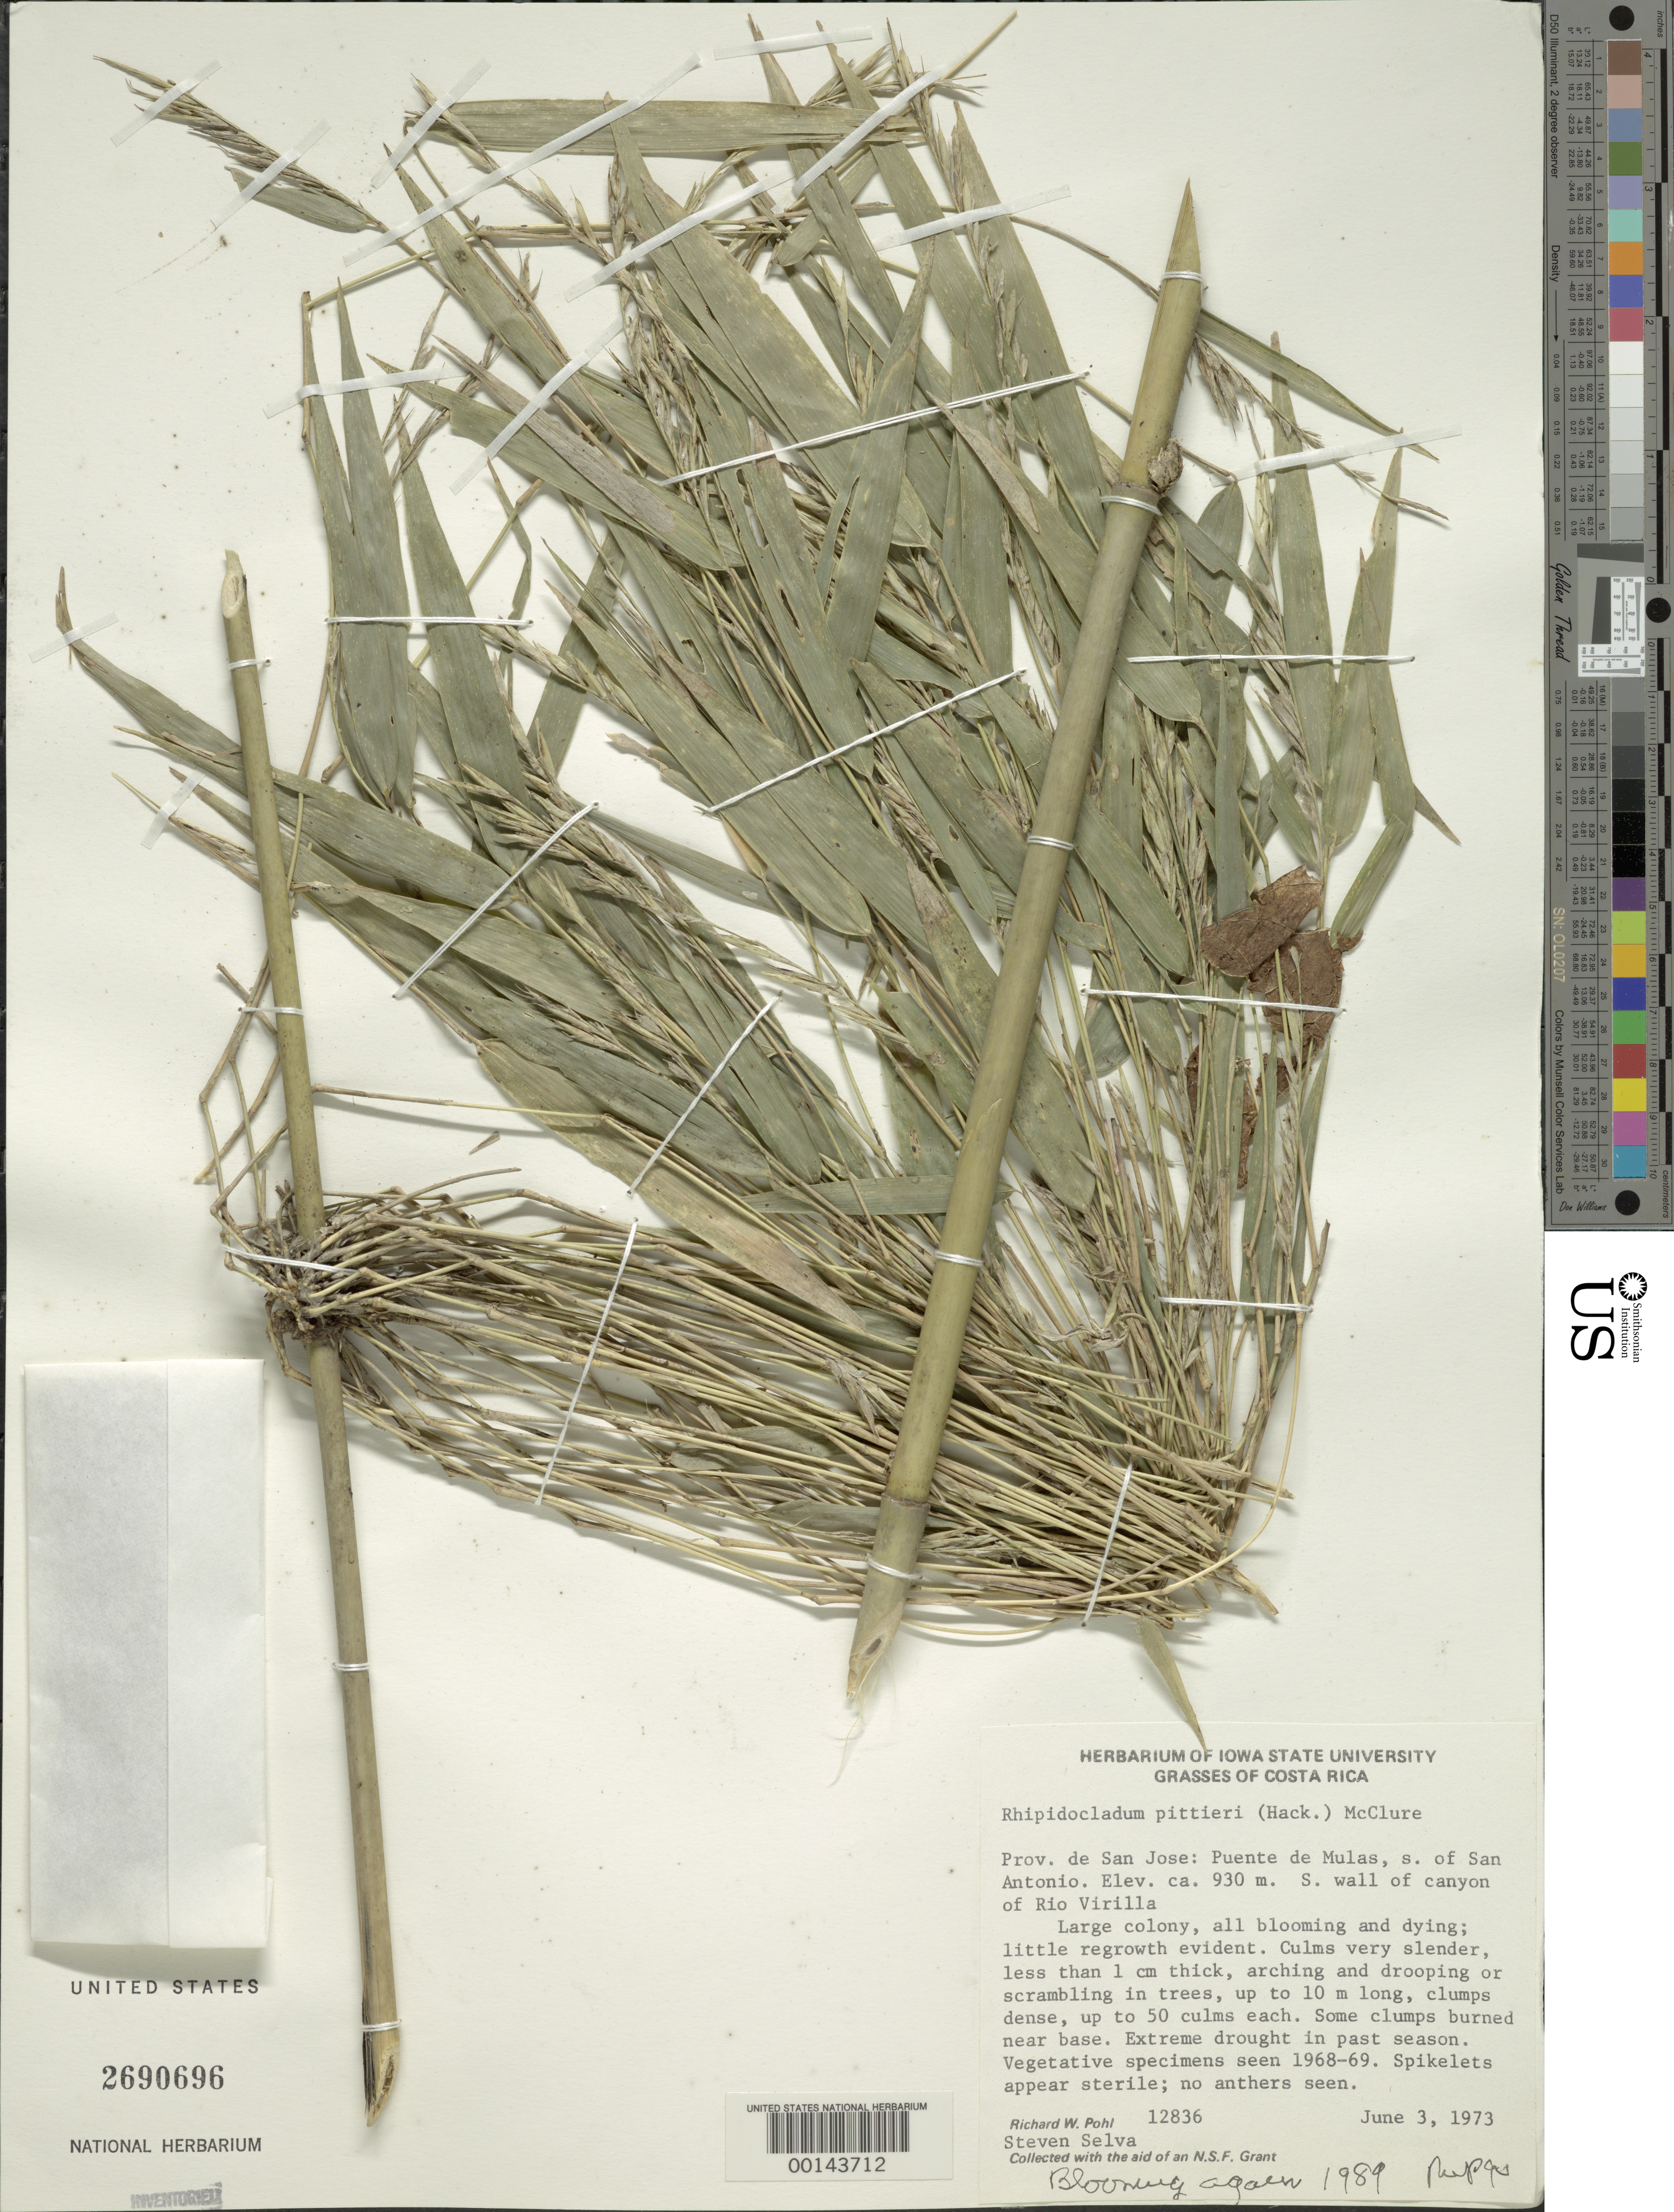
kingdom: Plantae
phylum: Tracheophyta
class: Liliopsida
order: Poales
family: Poaceae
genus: Rhipidocladum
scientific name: Rhipidocladum pittieri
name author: (J. Hack.) McClure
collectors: R. W. Pohl & S. Selva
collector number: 12836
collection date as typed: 03 Jun 1973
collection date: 1973-06-03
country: Costa Rica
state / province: San José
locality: Puente de mulas, san antonio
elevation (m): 930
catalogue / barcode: US 2690696